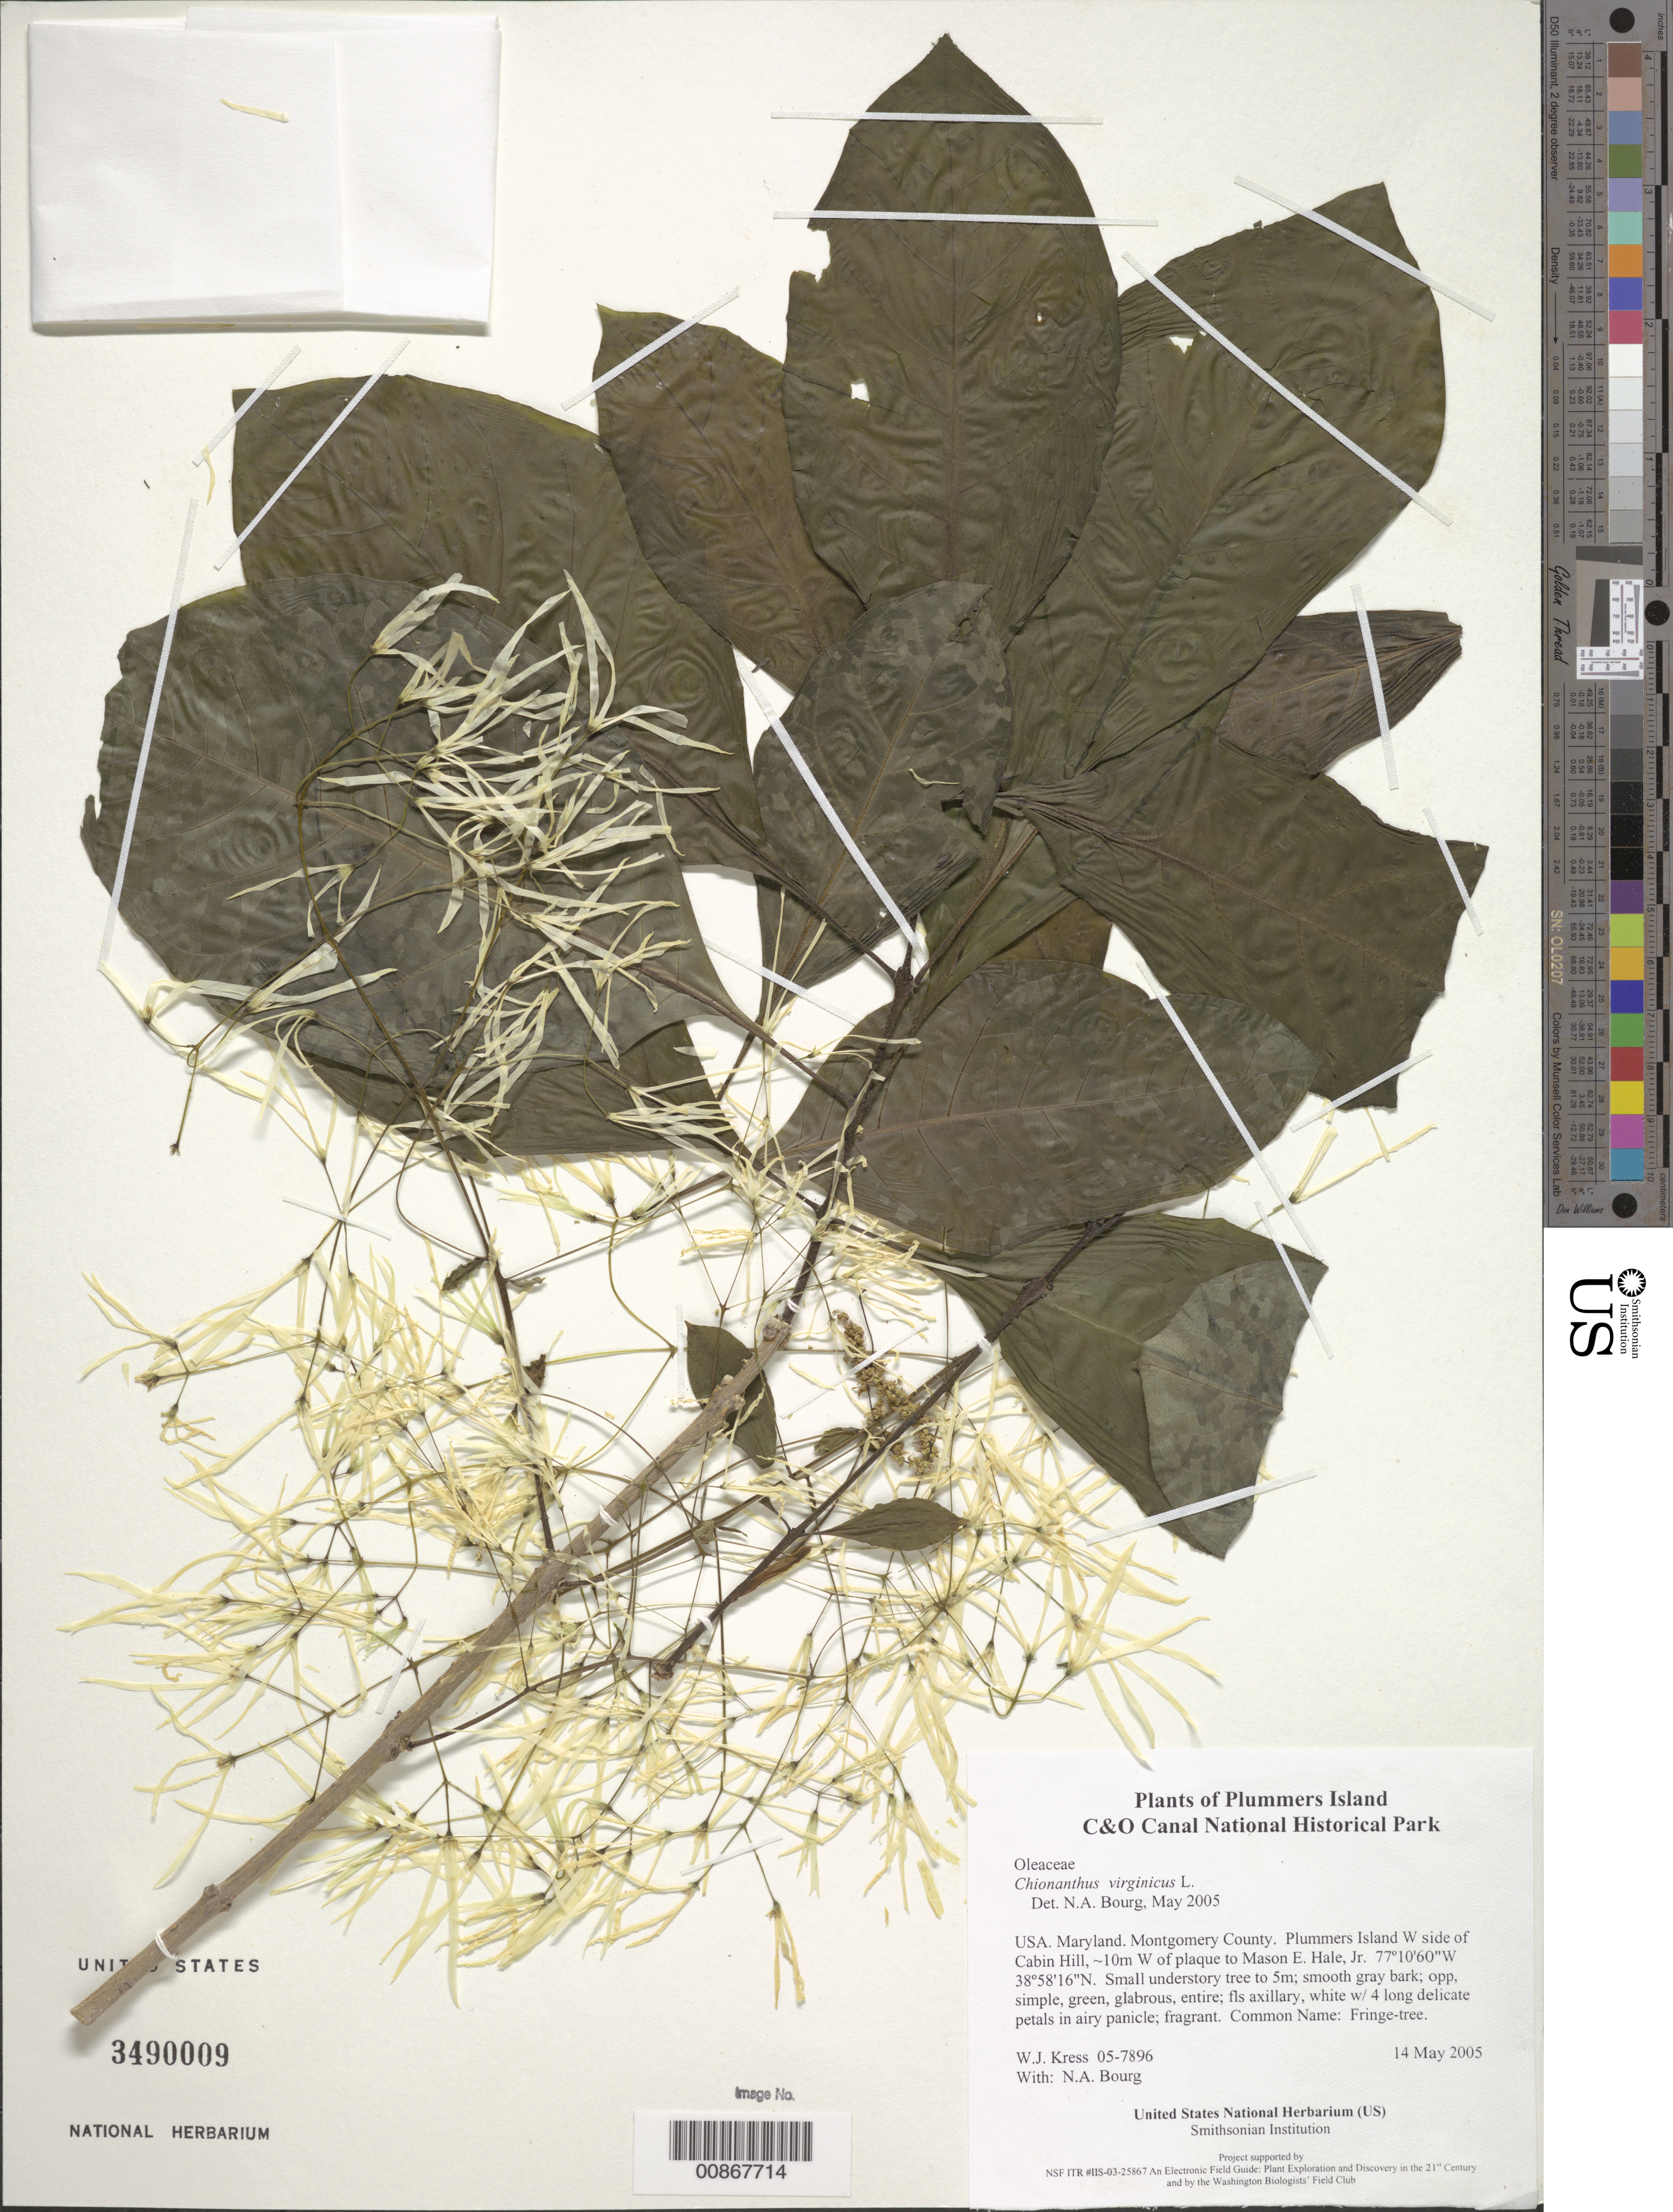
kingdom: Plantae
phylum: Tracheophyta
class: Magnoliopsida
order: Lamiales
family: Oleaceae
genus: Chionanthus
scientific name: Chionanthus virginicus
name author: L.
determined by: Bourg, N. A.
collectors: W. J. Kress & N. A. Bourg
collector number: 05-7896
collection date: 2005-05-14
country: United States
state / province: Maryland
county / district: Montgomery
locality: Chesapeake and Ohio Canal National Historical Park, Plummers Island W side of Cabin Hill, ~10m W of plaque to Mason E. Hale, Jr.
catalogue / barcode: US 3490009